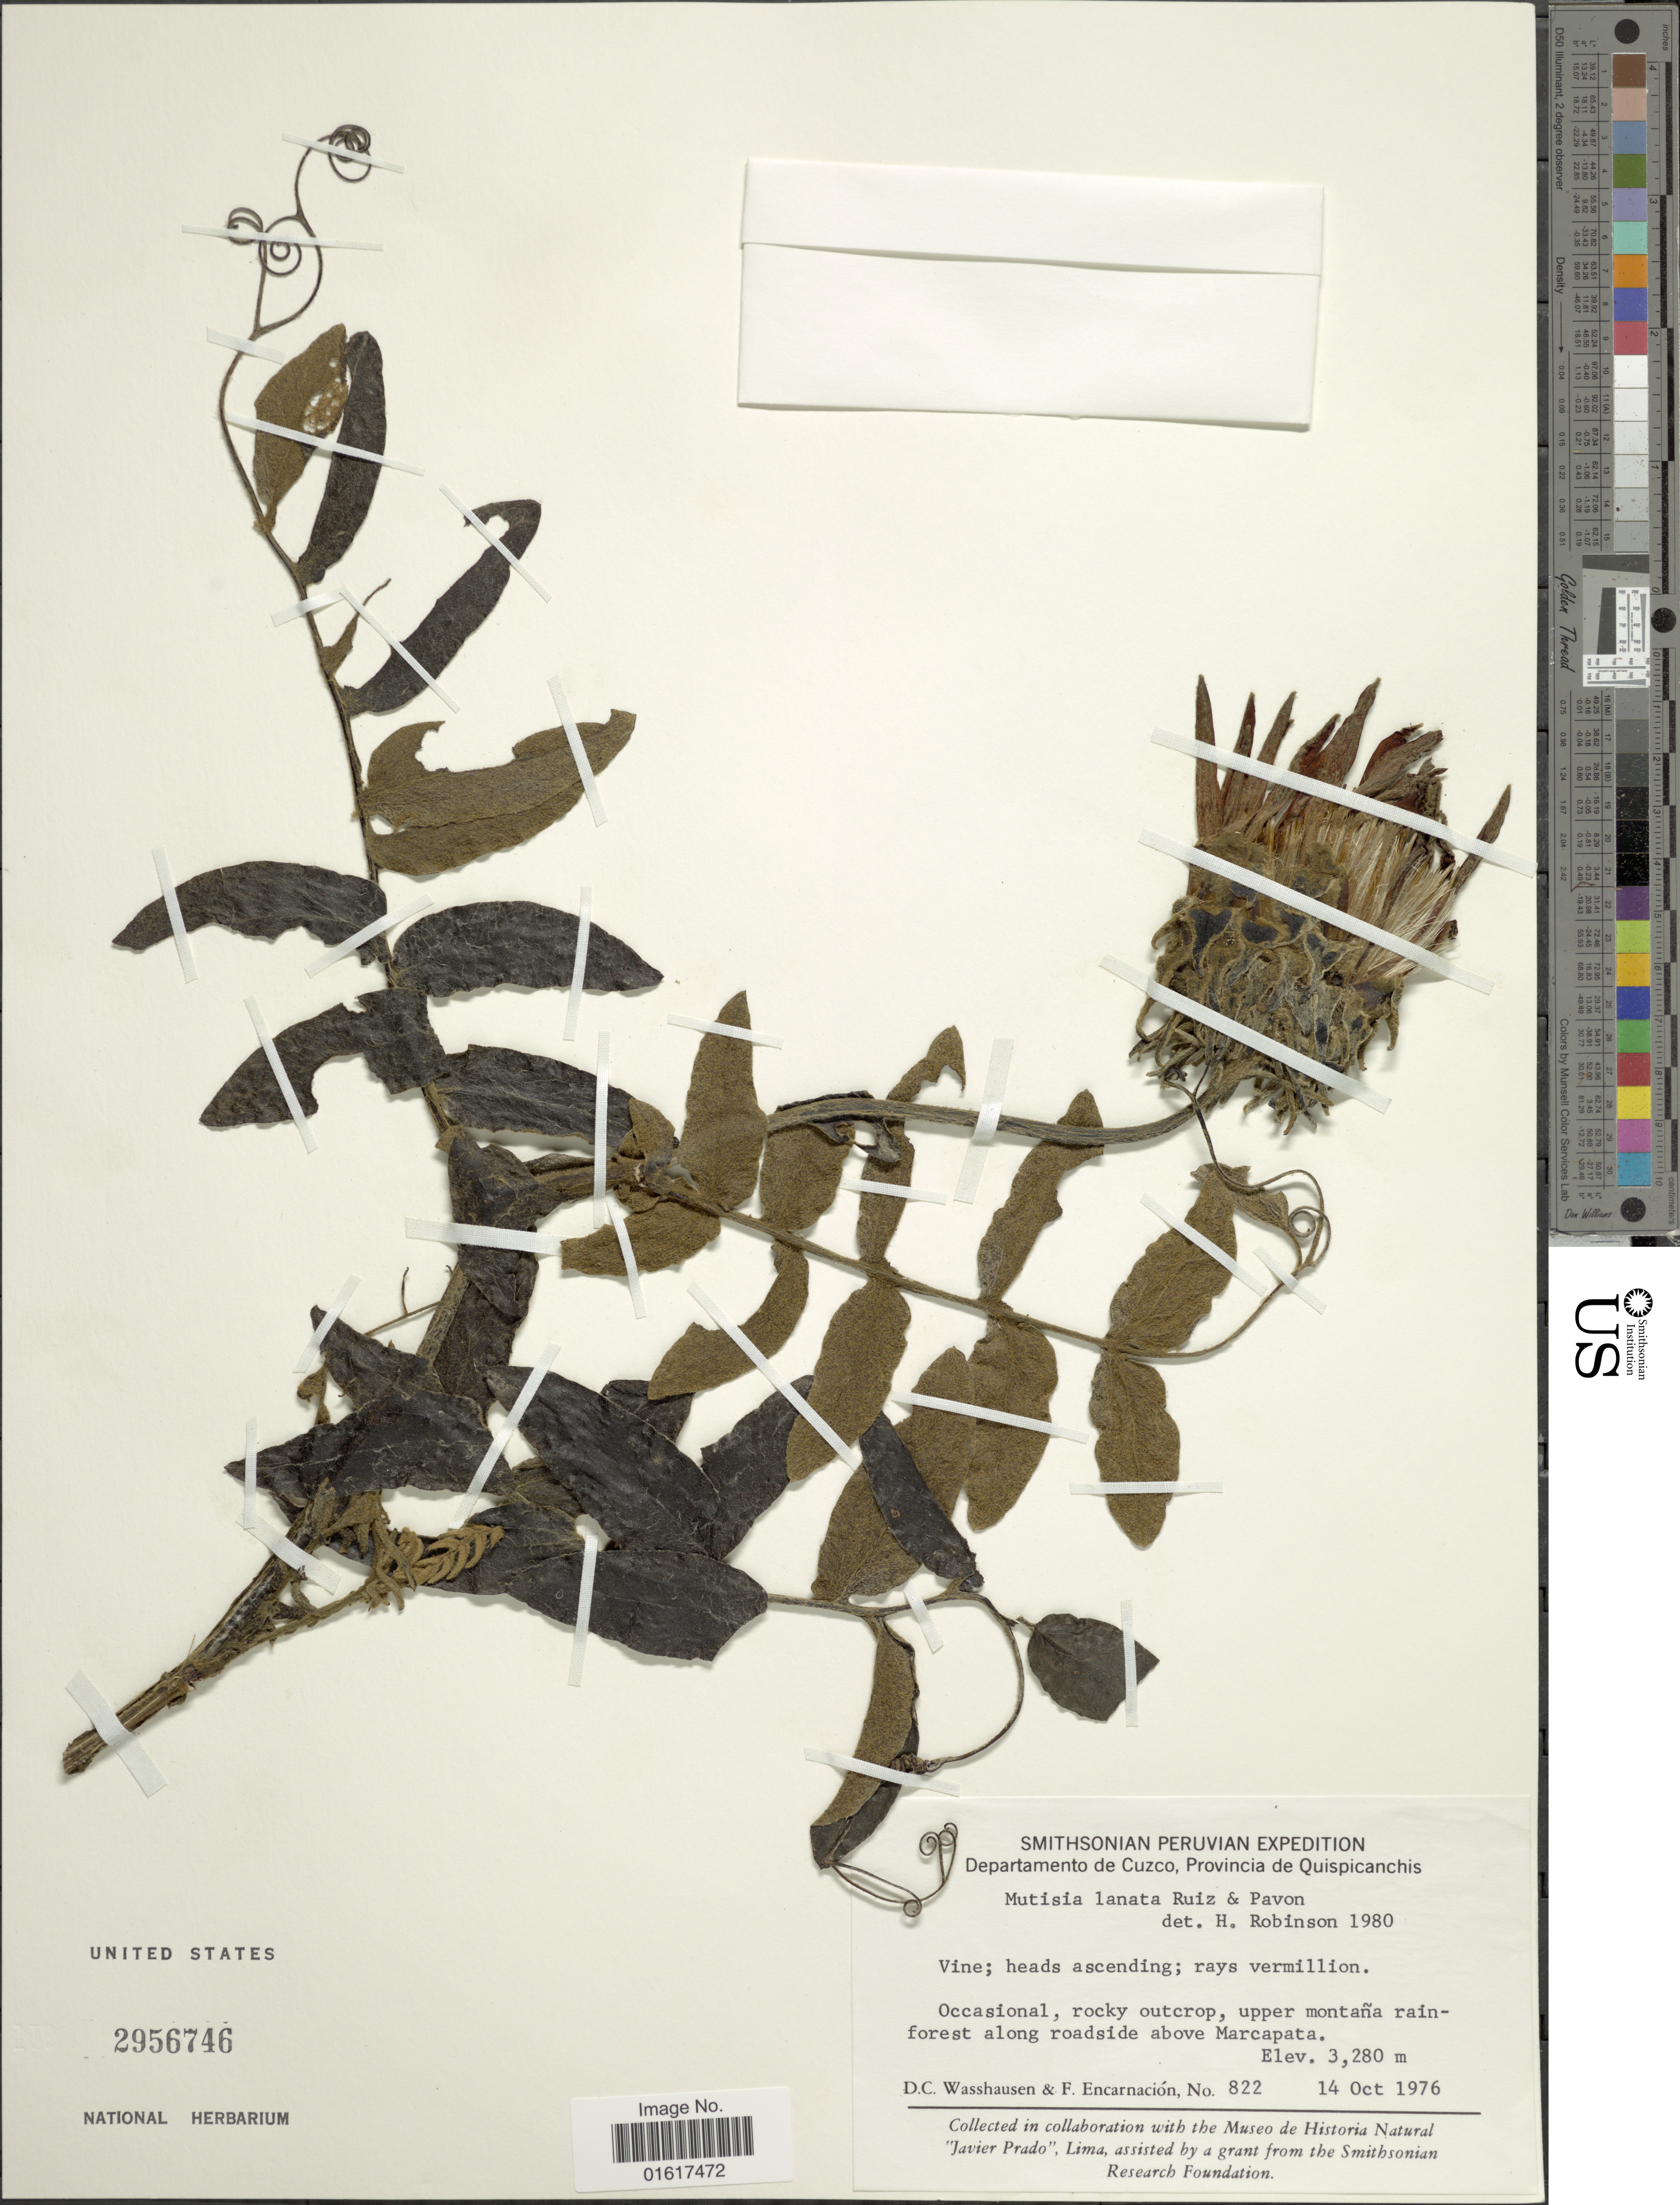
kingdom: Plantae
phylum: Tracheophyta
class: Magnoliopsida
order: Asterales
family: Asteraceae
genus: Mutisia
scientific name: Mutisia lanata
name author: Ruiz & Pav.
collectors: D. C. Wasshausen & F. Encarnación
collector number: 822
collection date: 1976-10-14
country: Peru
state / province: Cusco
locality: Departamento de Cuzco, Provincia de Quispicanchis. along roadside above Marcapeta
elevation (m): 3280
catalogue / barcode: US 2956746